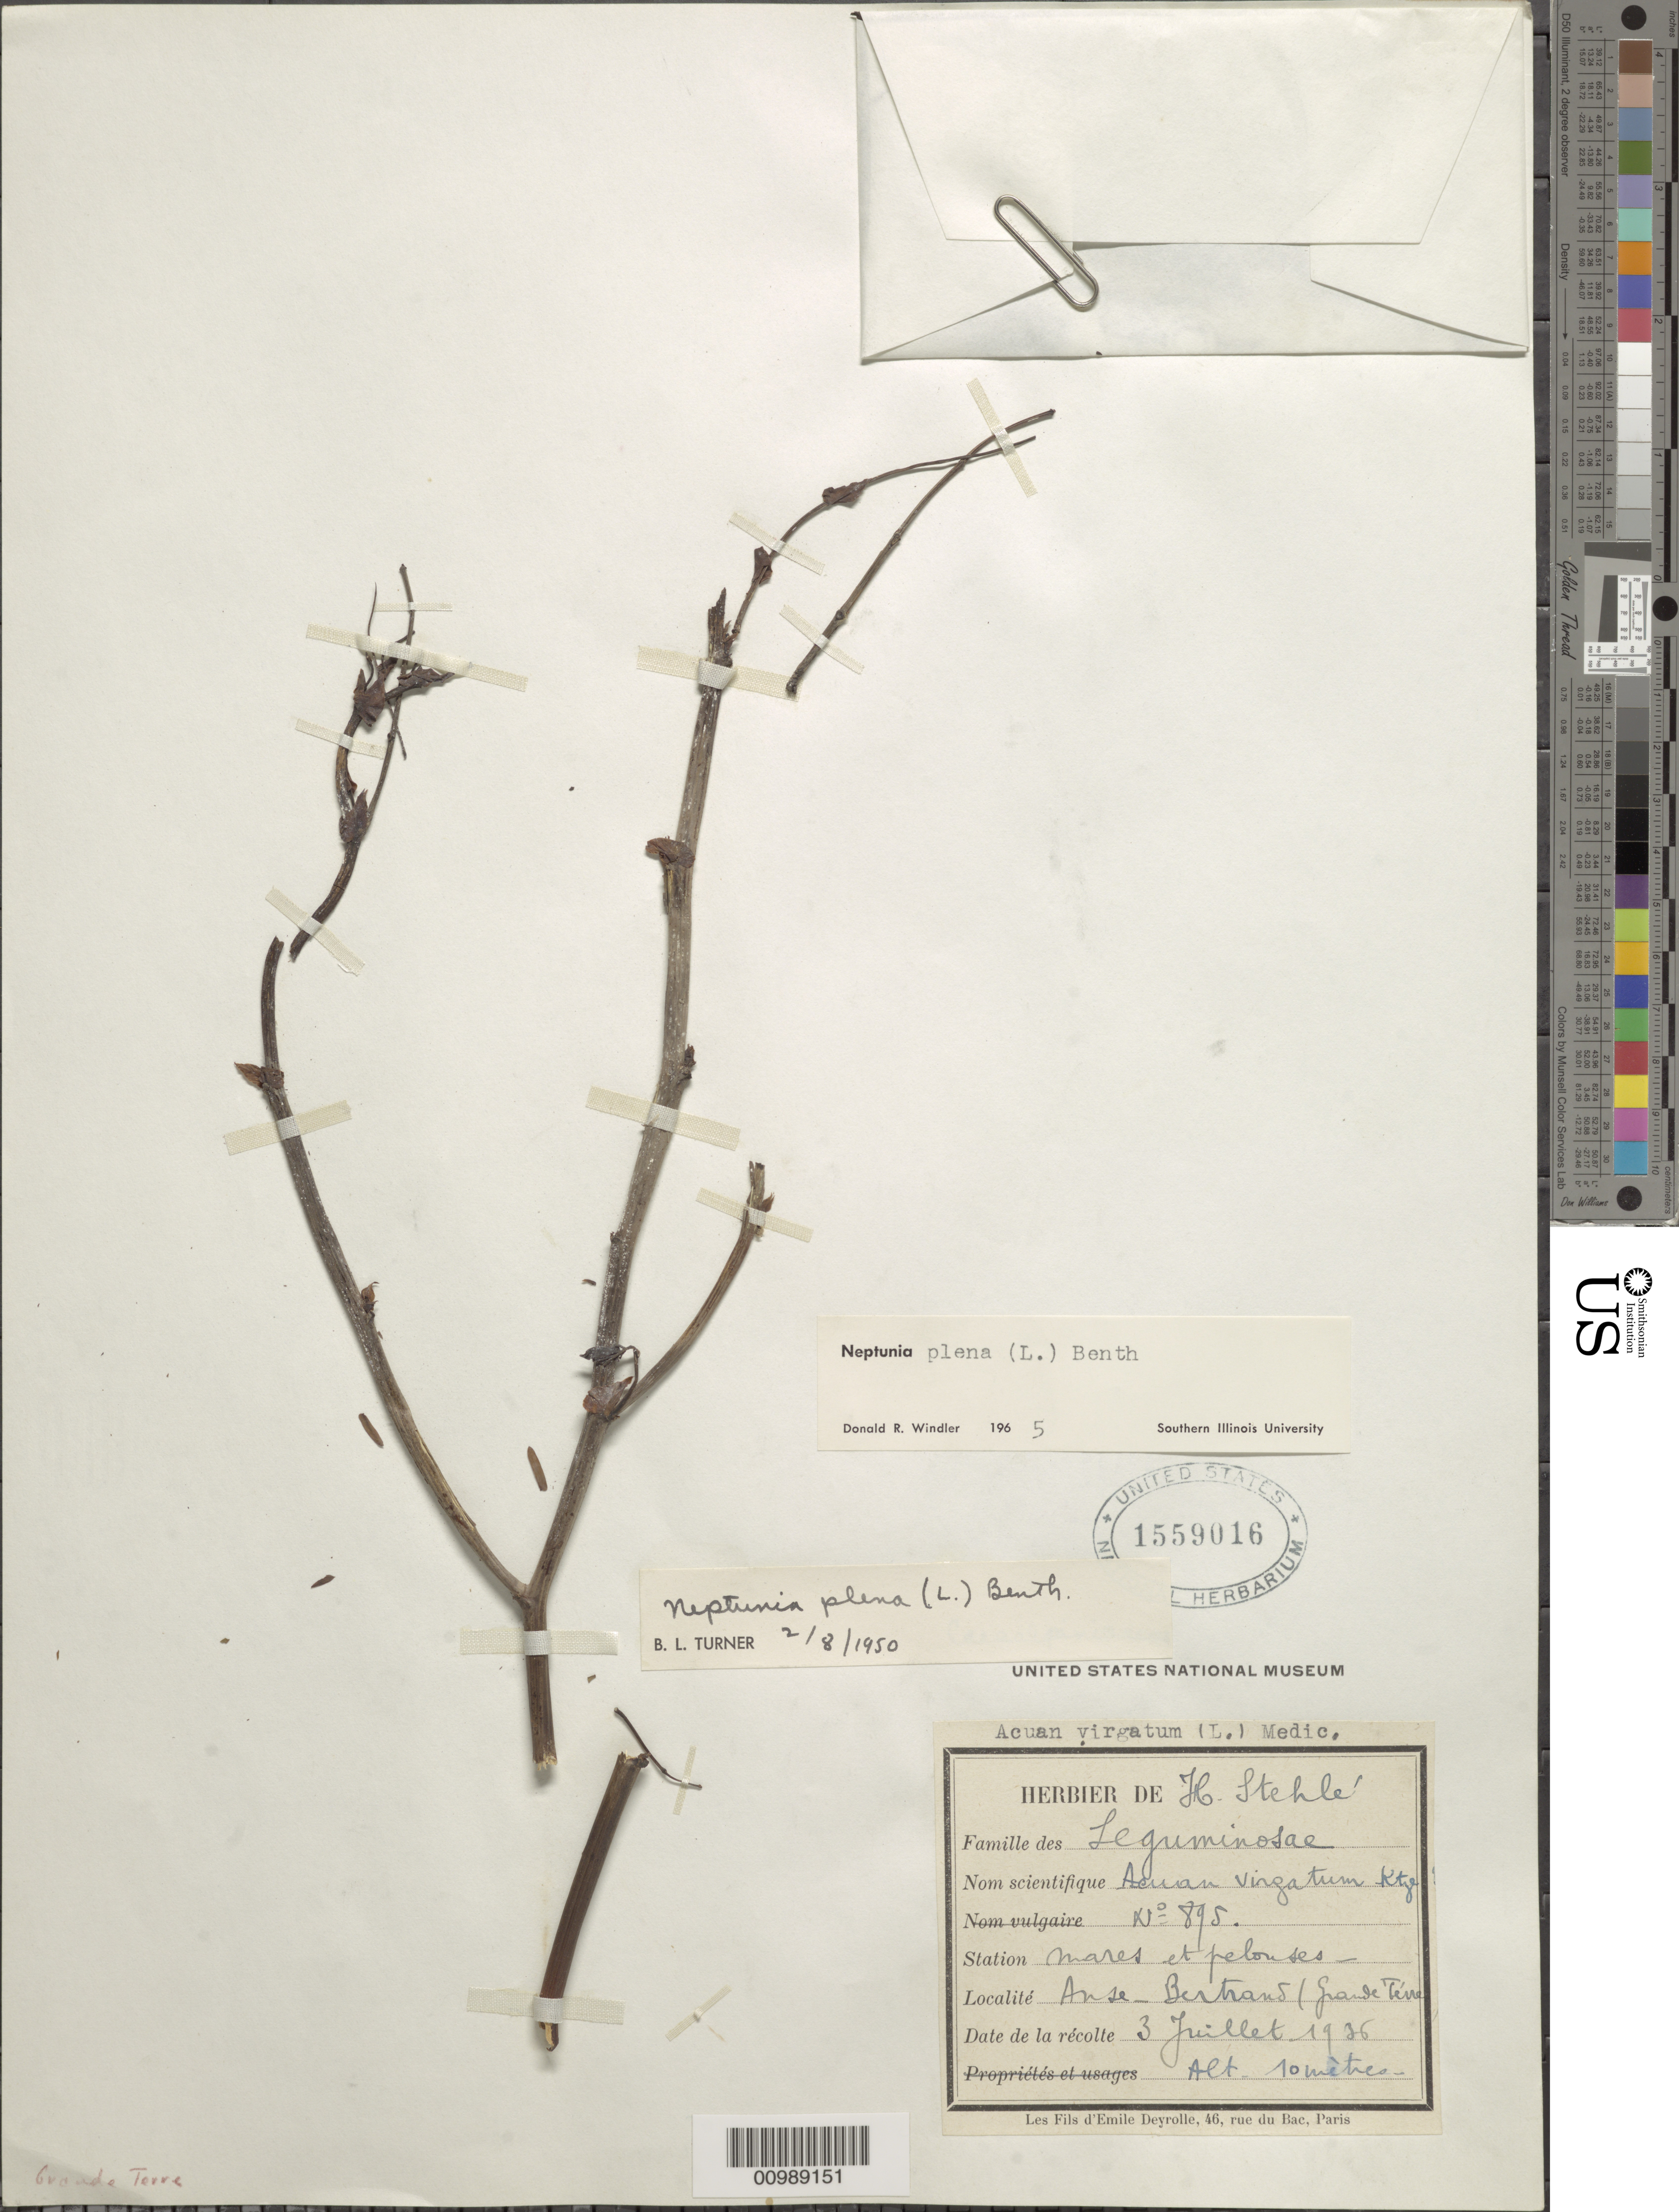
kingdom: Plantae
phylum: Tracheophyta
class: Magnoliopsida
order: Fabales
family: Fabaceae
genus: Neptunia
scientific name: Neptunia plena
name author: (L.) Benth.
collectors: H. Stehlé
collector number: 895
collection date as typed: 03 Jul 1936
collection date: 1936-07-03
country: Guadeloupe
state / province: Grande-Terre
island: Grande Terre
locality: Anse Berthams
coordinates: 0 N, 0 E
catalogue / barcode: US 1559016